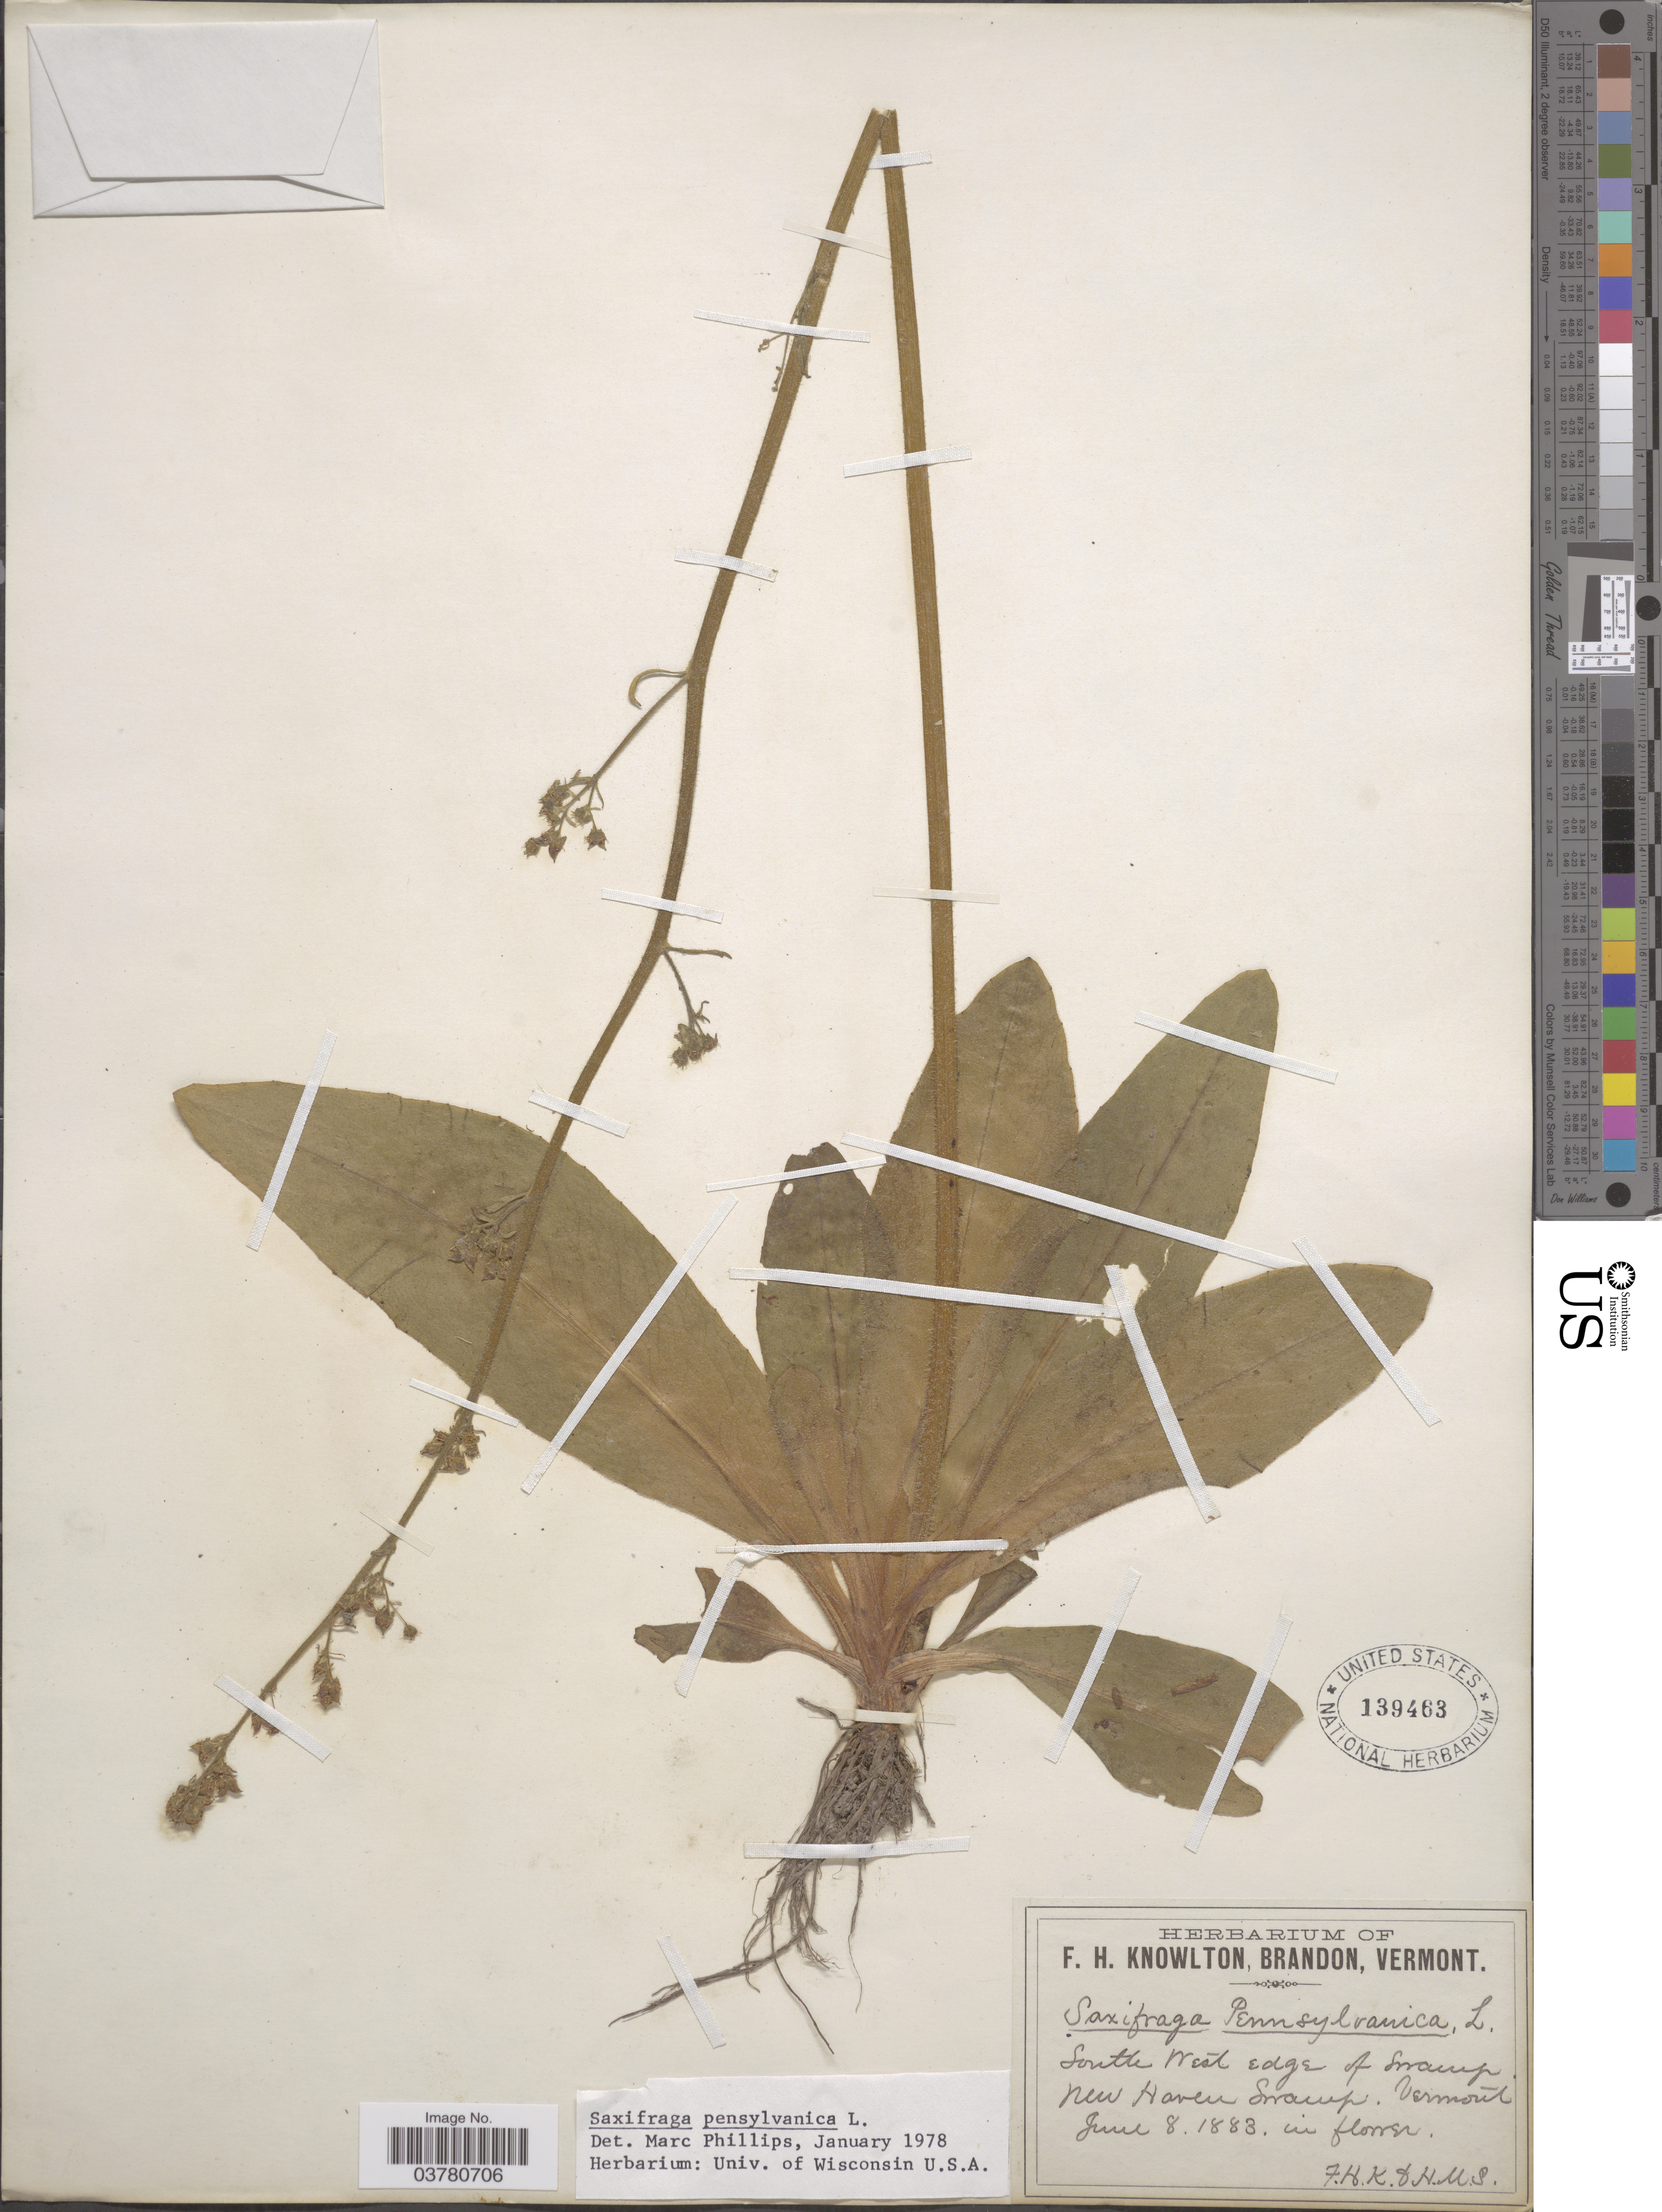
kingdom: Plantae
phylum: Tracheophyta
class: Magnoliopsida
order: Saxifragales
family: Saxifragaceae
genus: Micranthes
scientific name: Micranthes pensylvanica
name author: (L.) Haw.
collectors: F. H. Knowlton & H. M. S.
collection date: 1883-06-08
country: United States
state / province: Vermont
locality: South West edge of swamp. New Haven Swamp.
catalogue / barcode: US 139463